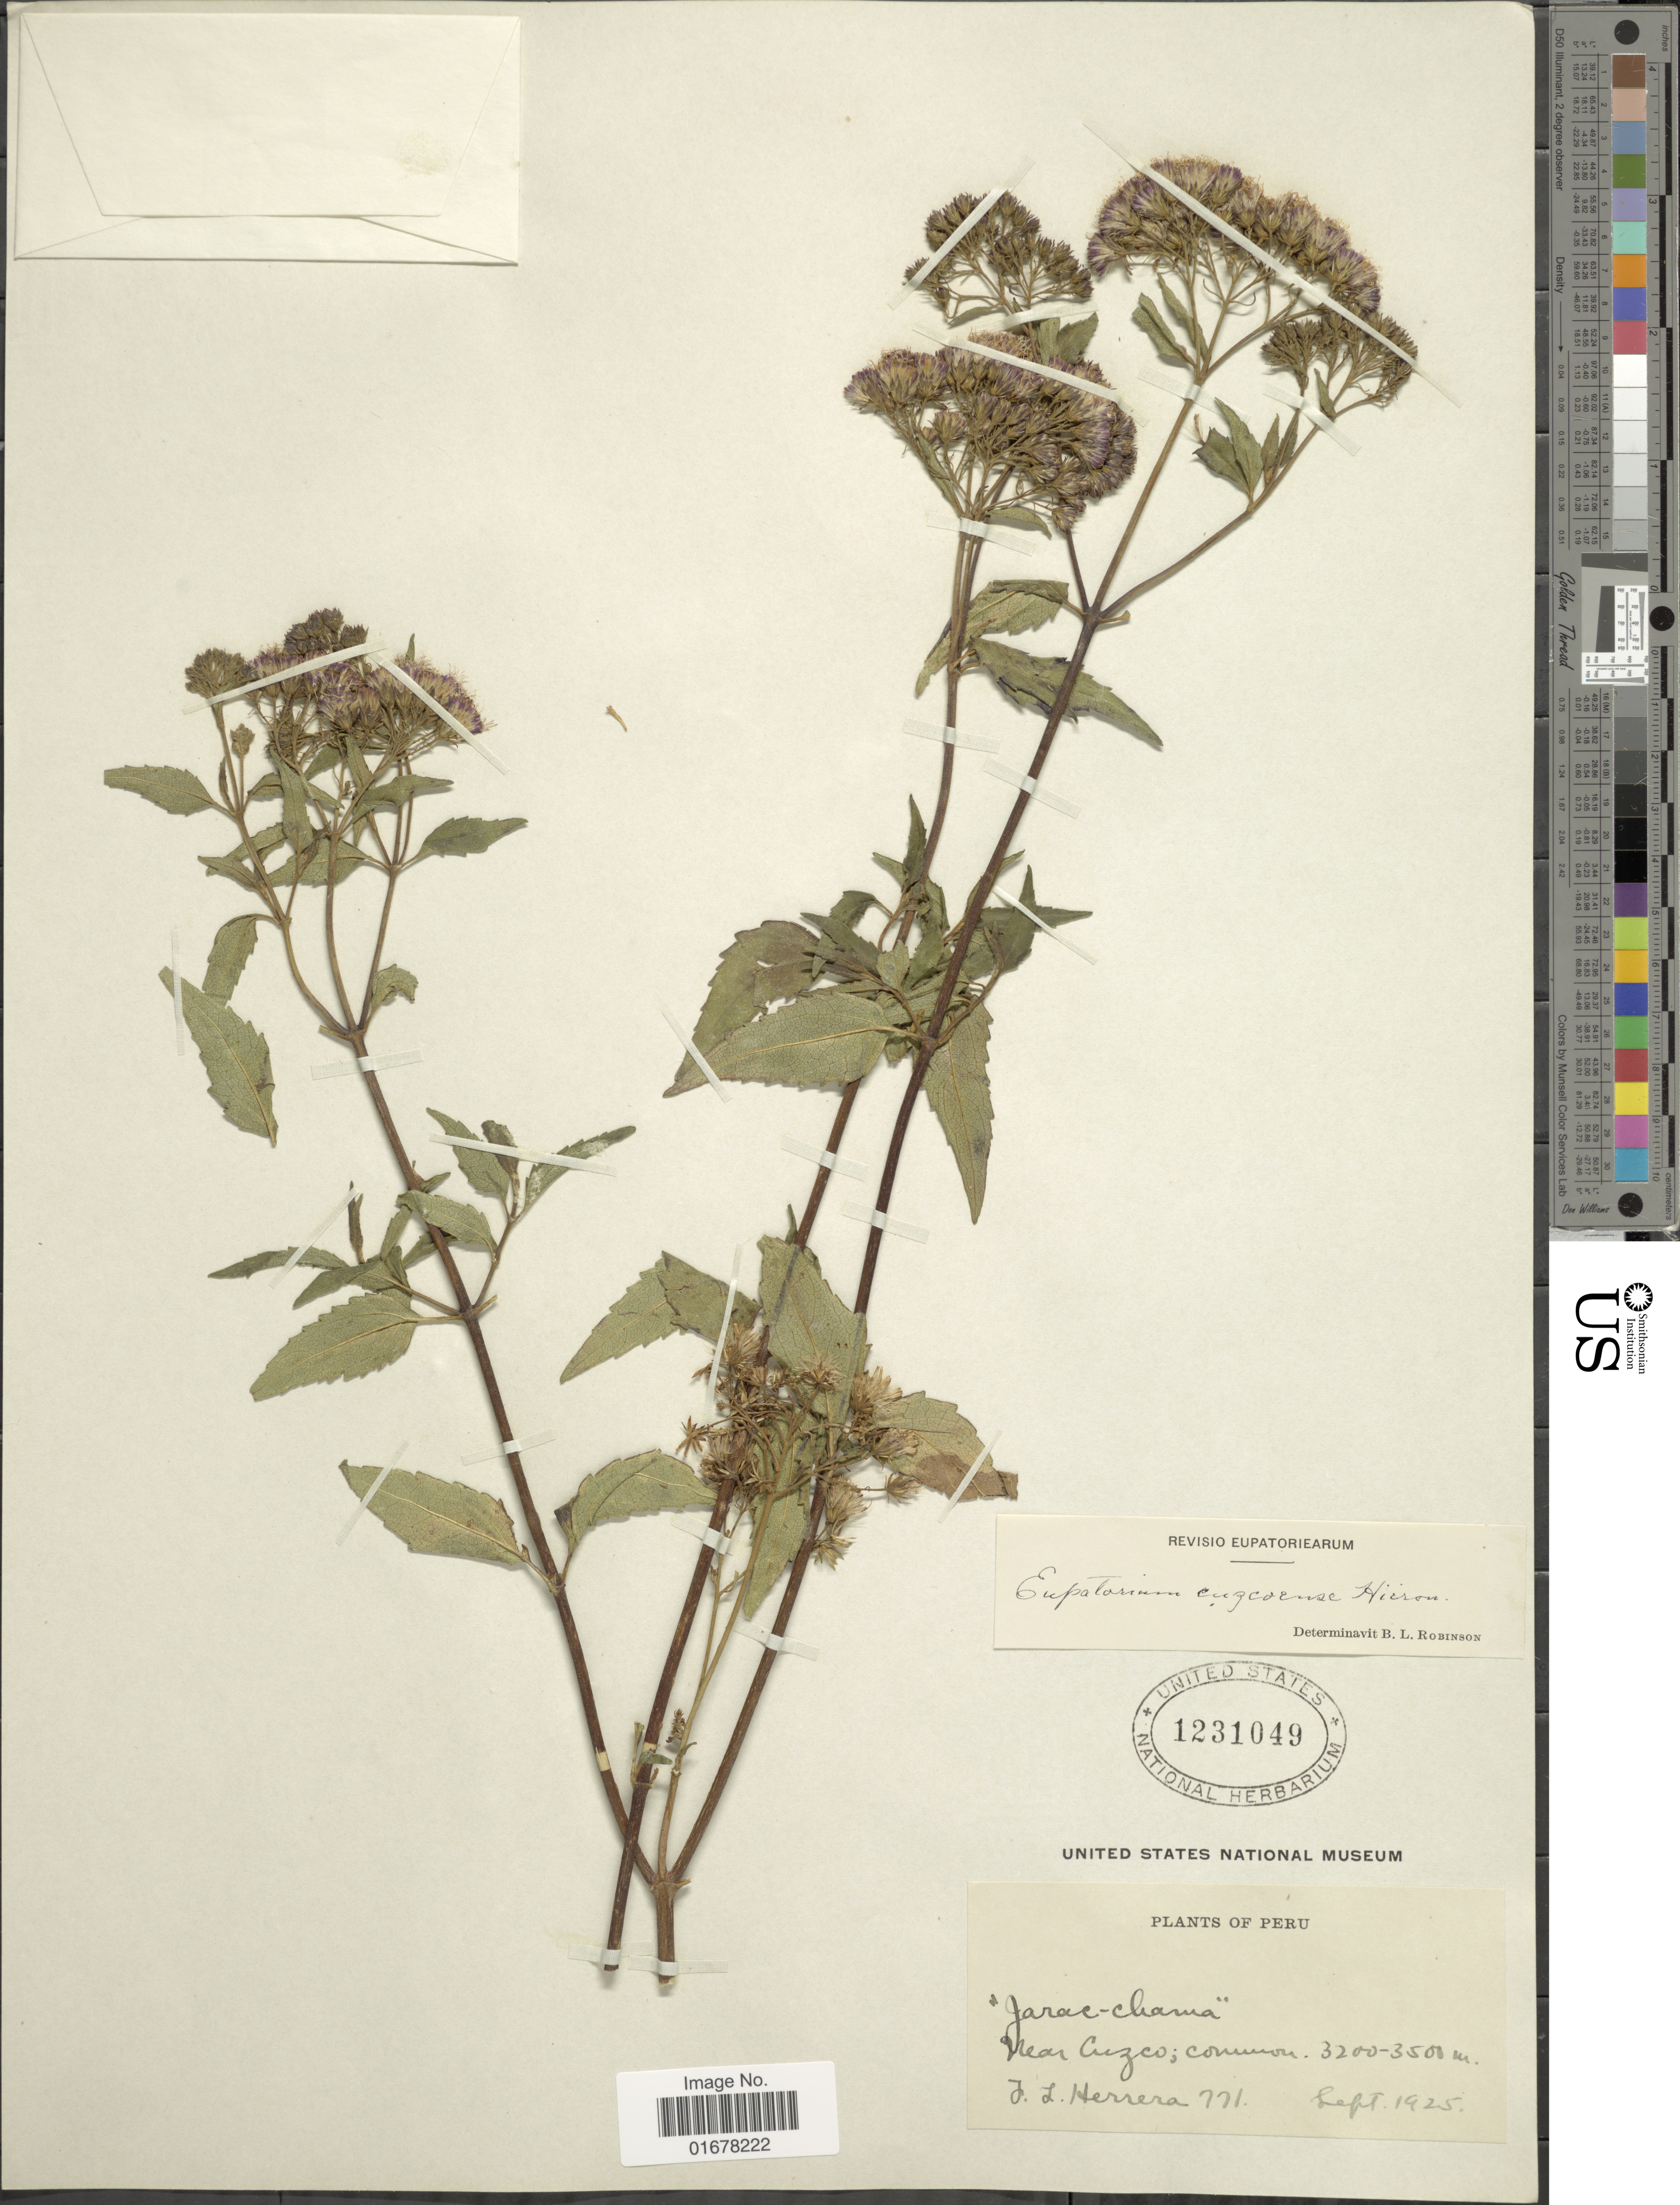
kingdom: Plantae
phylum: Tracheophyta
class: Magnoliopsida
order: Asterales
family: Asteraceae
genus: Ageratina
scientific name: Ageratina cuzcoensis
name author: (Hieron.) R.M. King & H. Rob.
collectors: J. L. Herrera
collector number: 771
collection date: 1925-09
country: Peru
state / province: Cusco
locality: Near Cuzco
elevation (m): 3200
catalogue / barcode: US 1231049